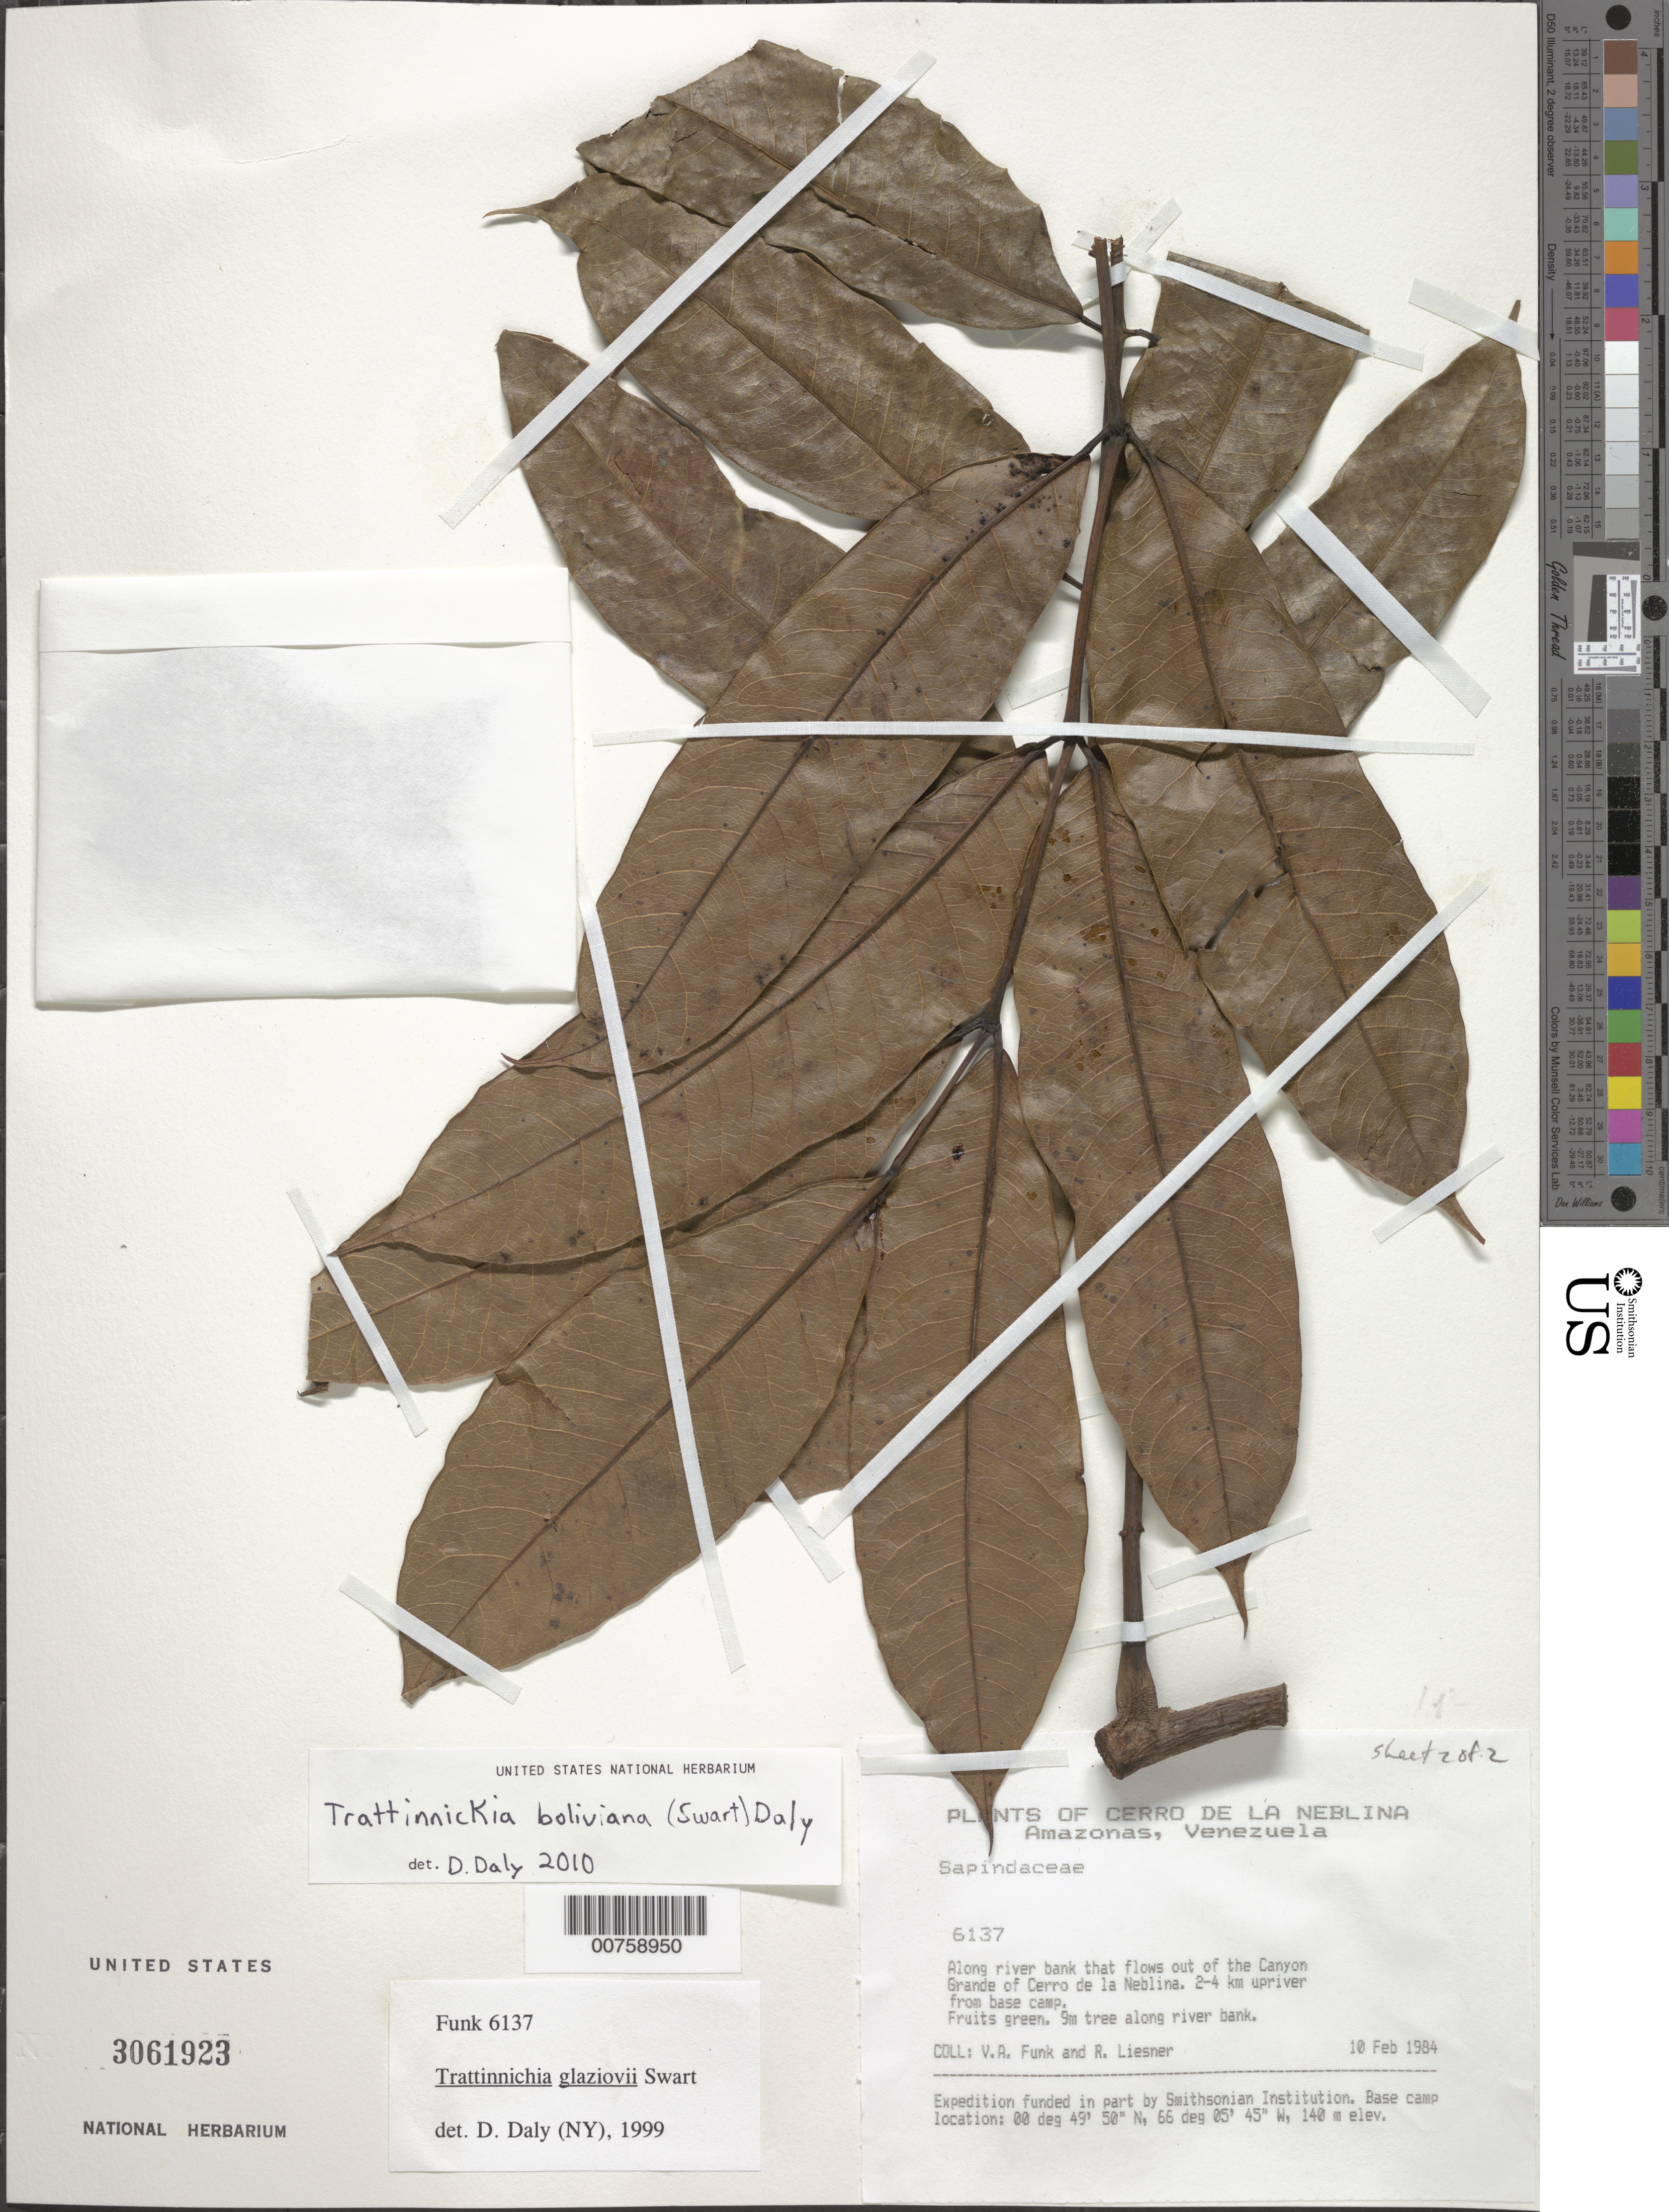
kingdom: Plantae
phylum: Tracheophyta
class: Magnoliopsida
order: Sapindales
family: Burseraceae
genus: Trattinnickia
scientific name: Trattinnickia boliviana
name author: (Swart) Daly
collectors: V. Funk & R. L. Liesner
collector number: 6137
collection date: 1984-02-10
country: Venezuela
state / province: Amazonas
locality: Cerro de la Neblina. Along river bank that flows out of the Canyon Grande of Cerro de la Neblina. 2-4 km upriver from base camp.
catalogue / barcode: US 3061923